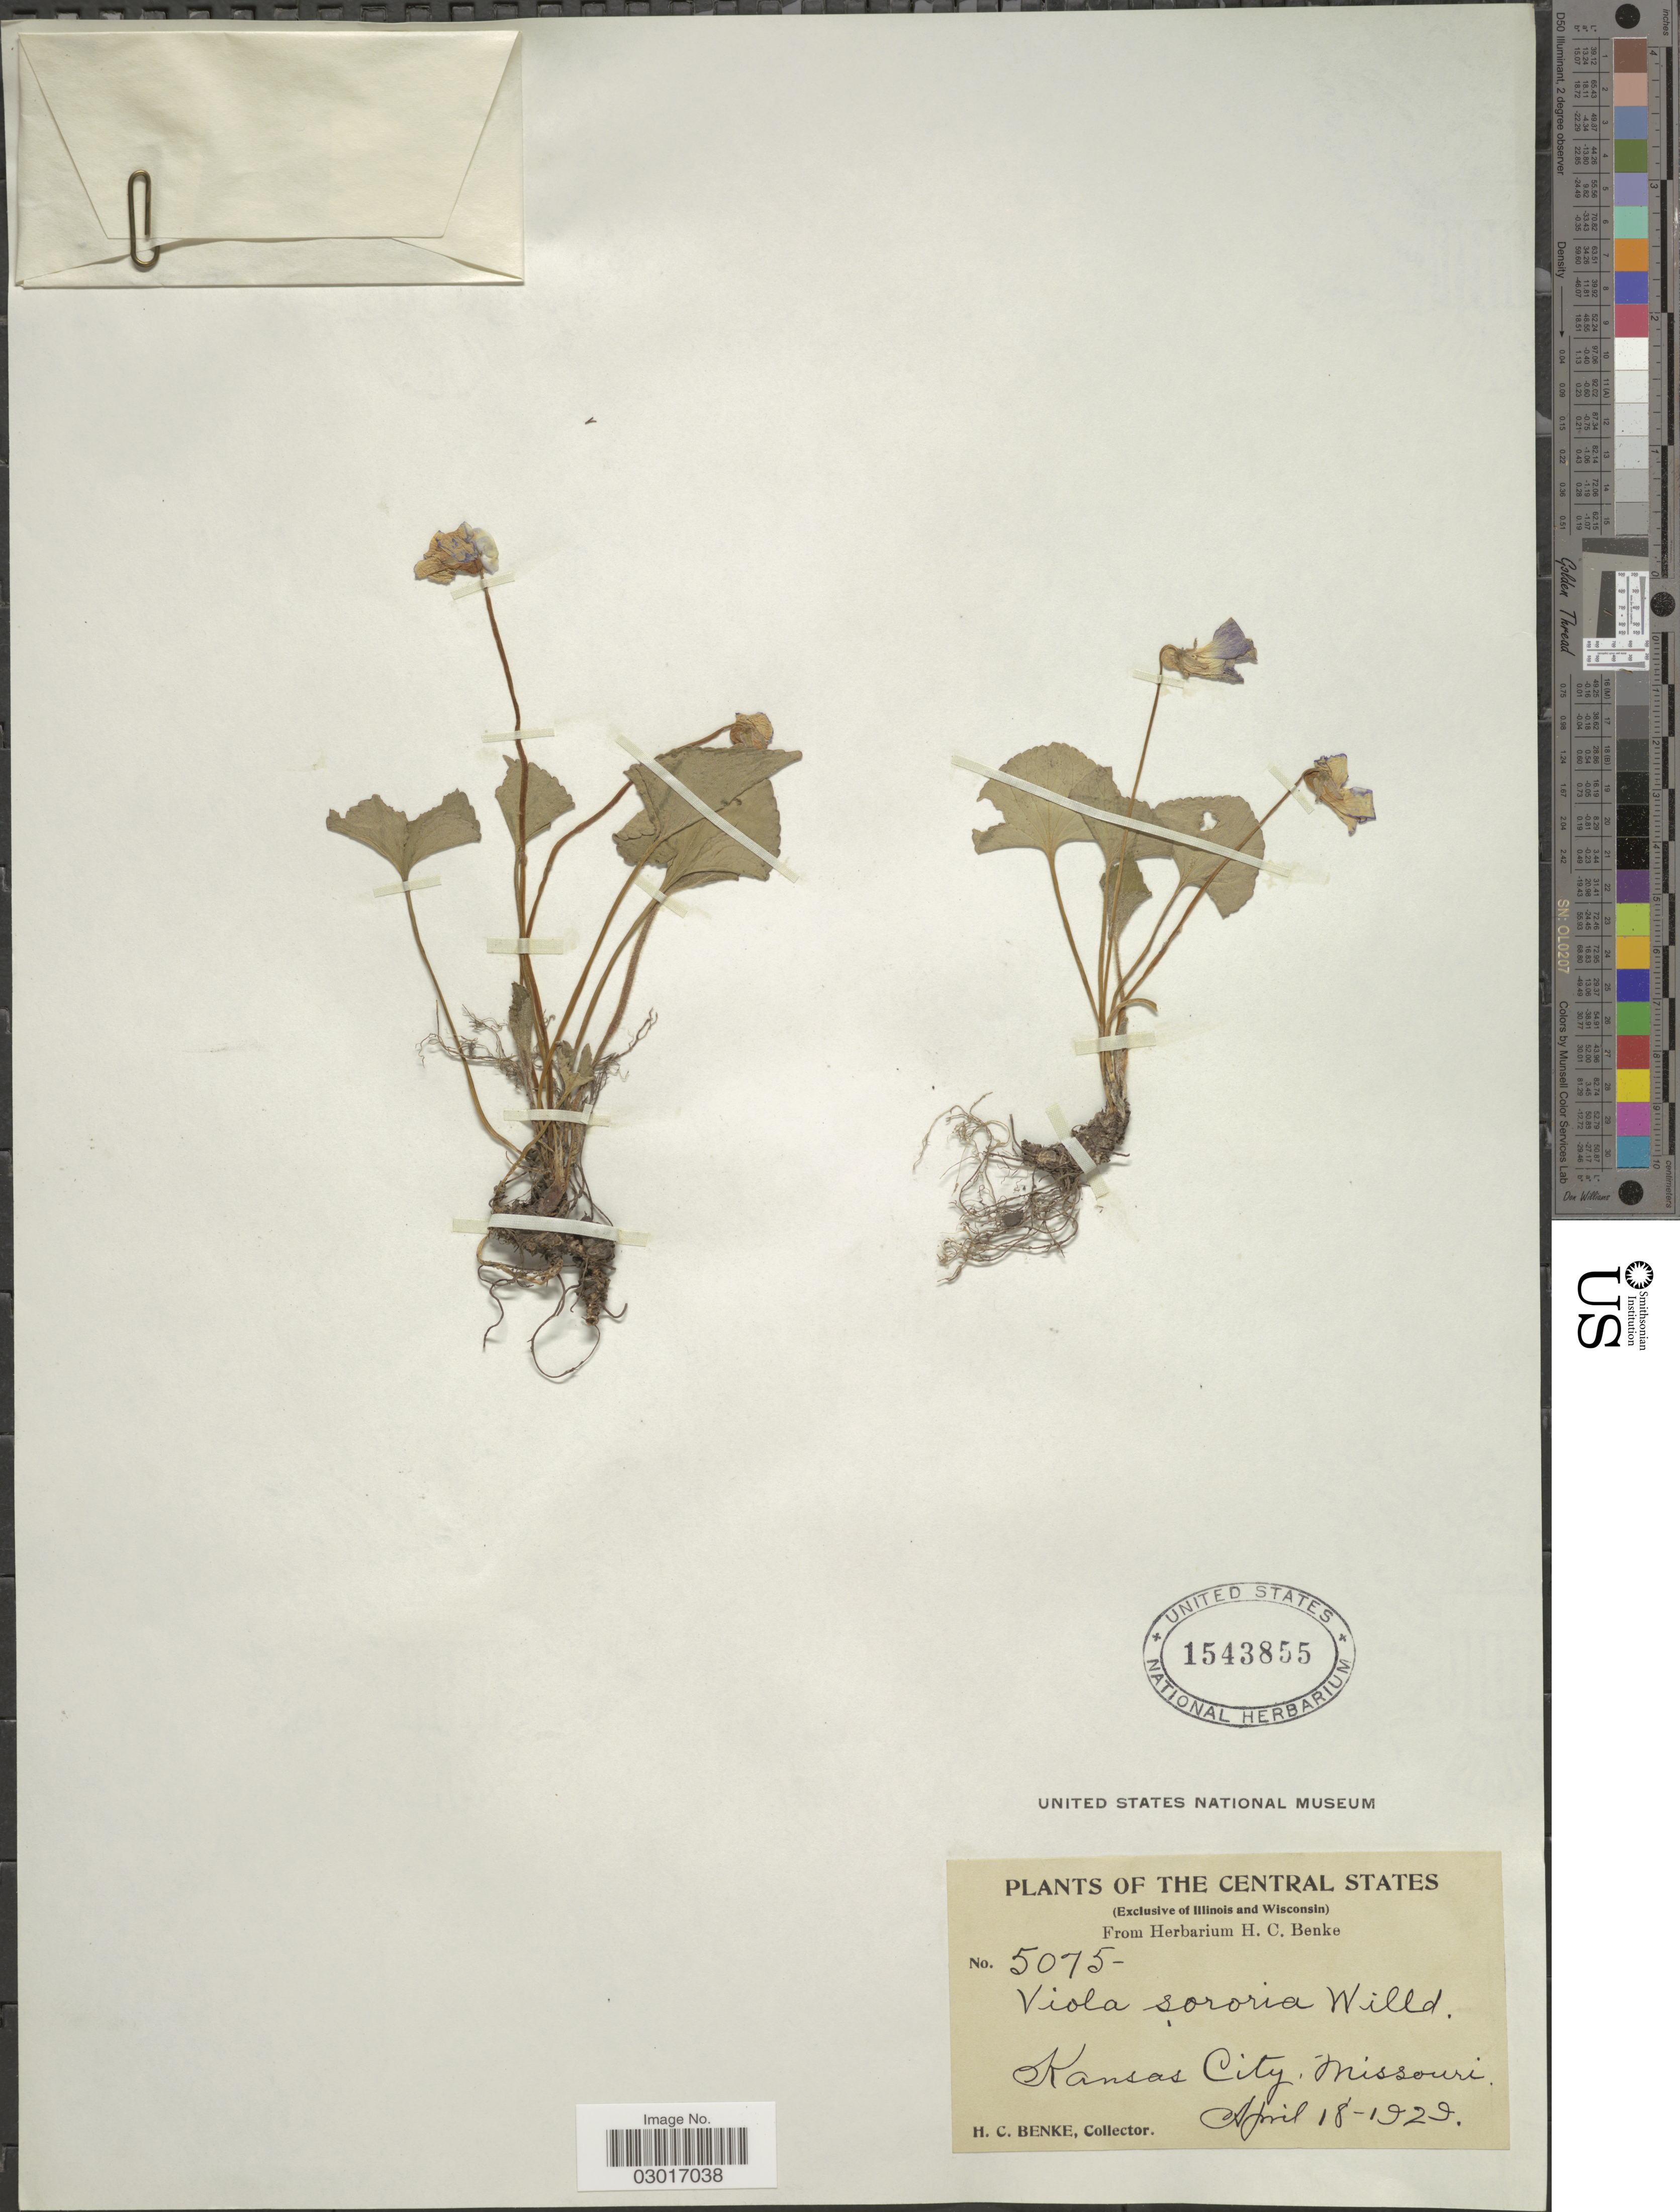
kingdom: Plantae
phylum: Tracheophyta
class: Magnoliopsida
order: Malpighiales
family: Violaceae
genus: Viola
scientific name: Viola sororia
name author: Willd.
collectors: H. Benke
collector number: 5075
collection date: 1929-04-18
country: United States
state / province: Missouri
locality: The Central States, Kansas City.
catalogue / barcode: US 1543855